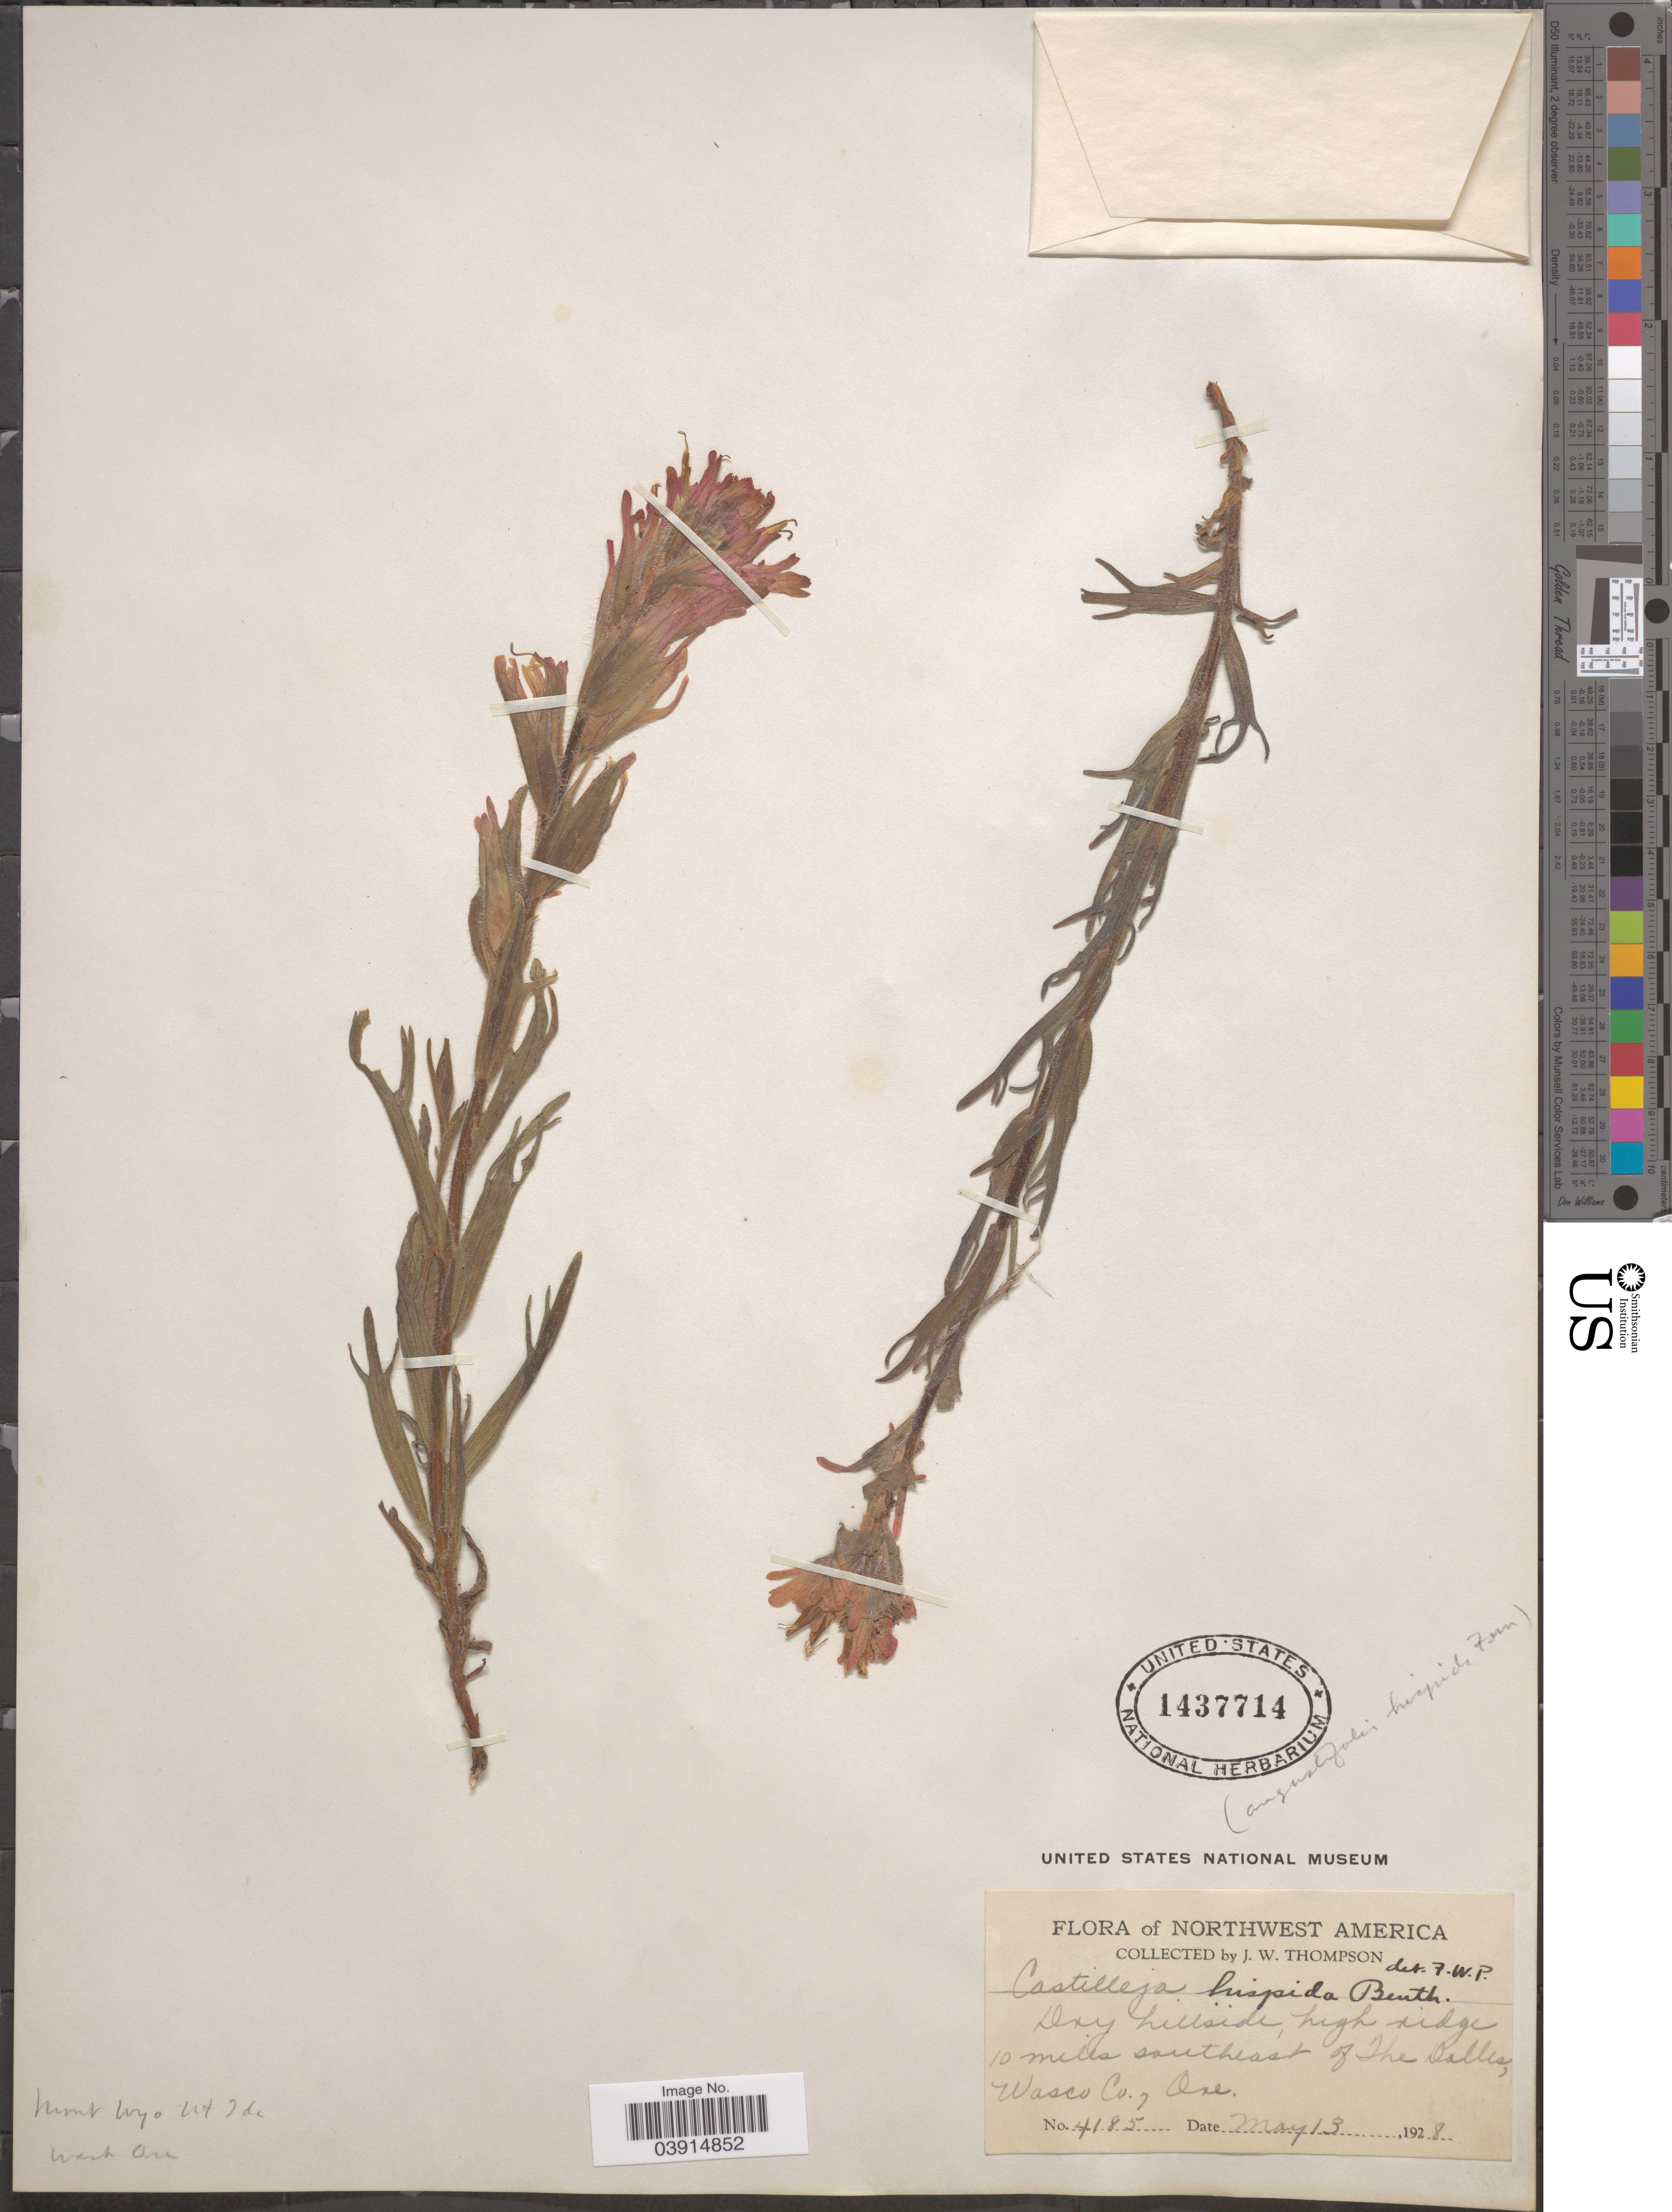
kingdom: Plantae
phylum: Tracheophyta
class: Magnoliopsida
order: Lamiales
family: Orobanchaceae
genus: Castilleja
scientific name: Castilleja sp.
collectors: J. Thompson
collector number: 4185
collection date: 1928-05-13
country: United States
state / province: Oregon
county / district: Wasco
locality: Northwest America. Dry hillside, high ridge 10 miles southeast of The Dalles, Wasco Co.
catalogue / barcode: US 1437714